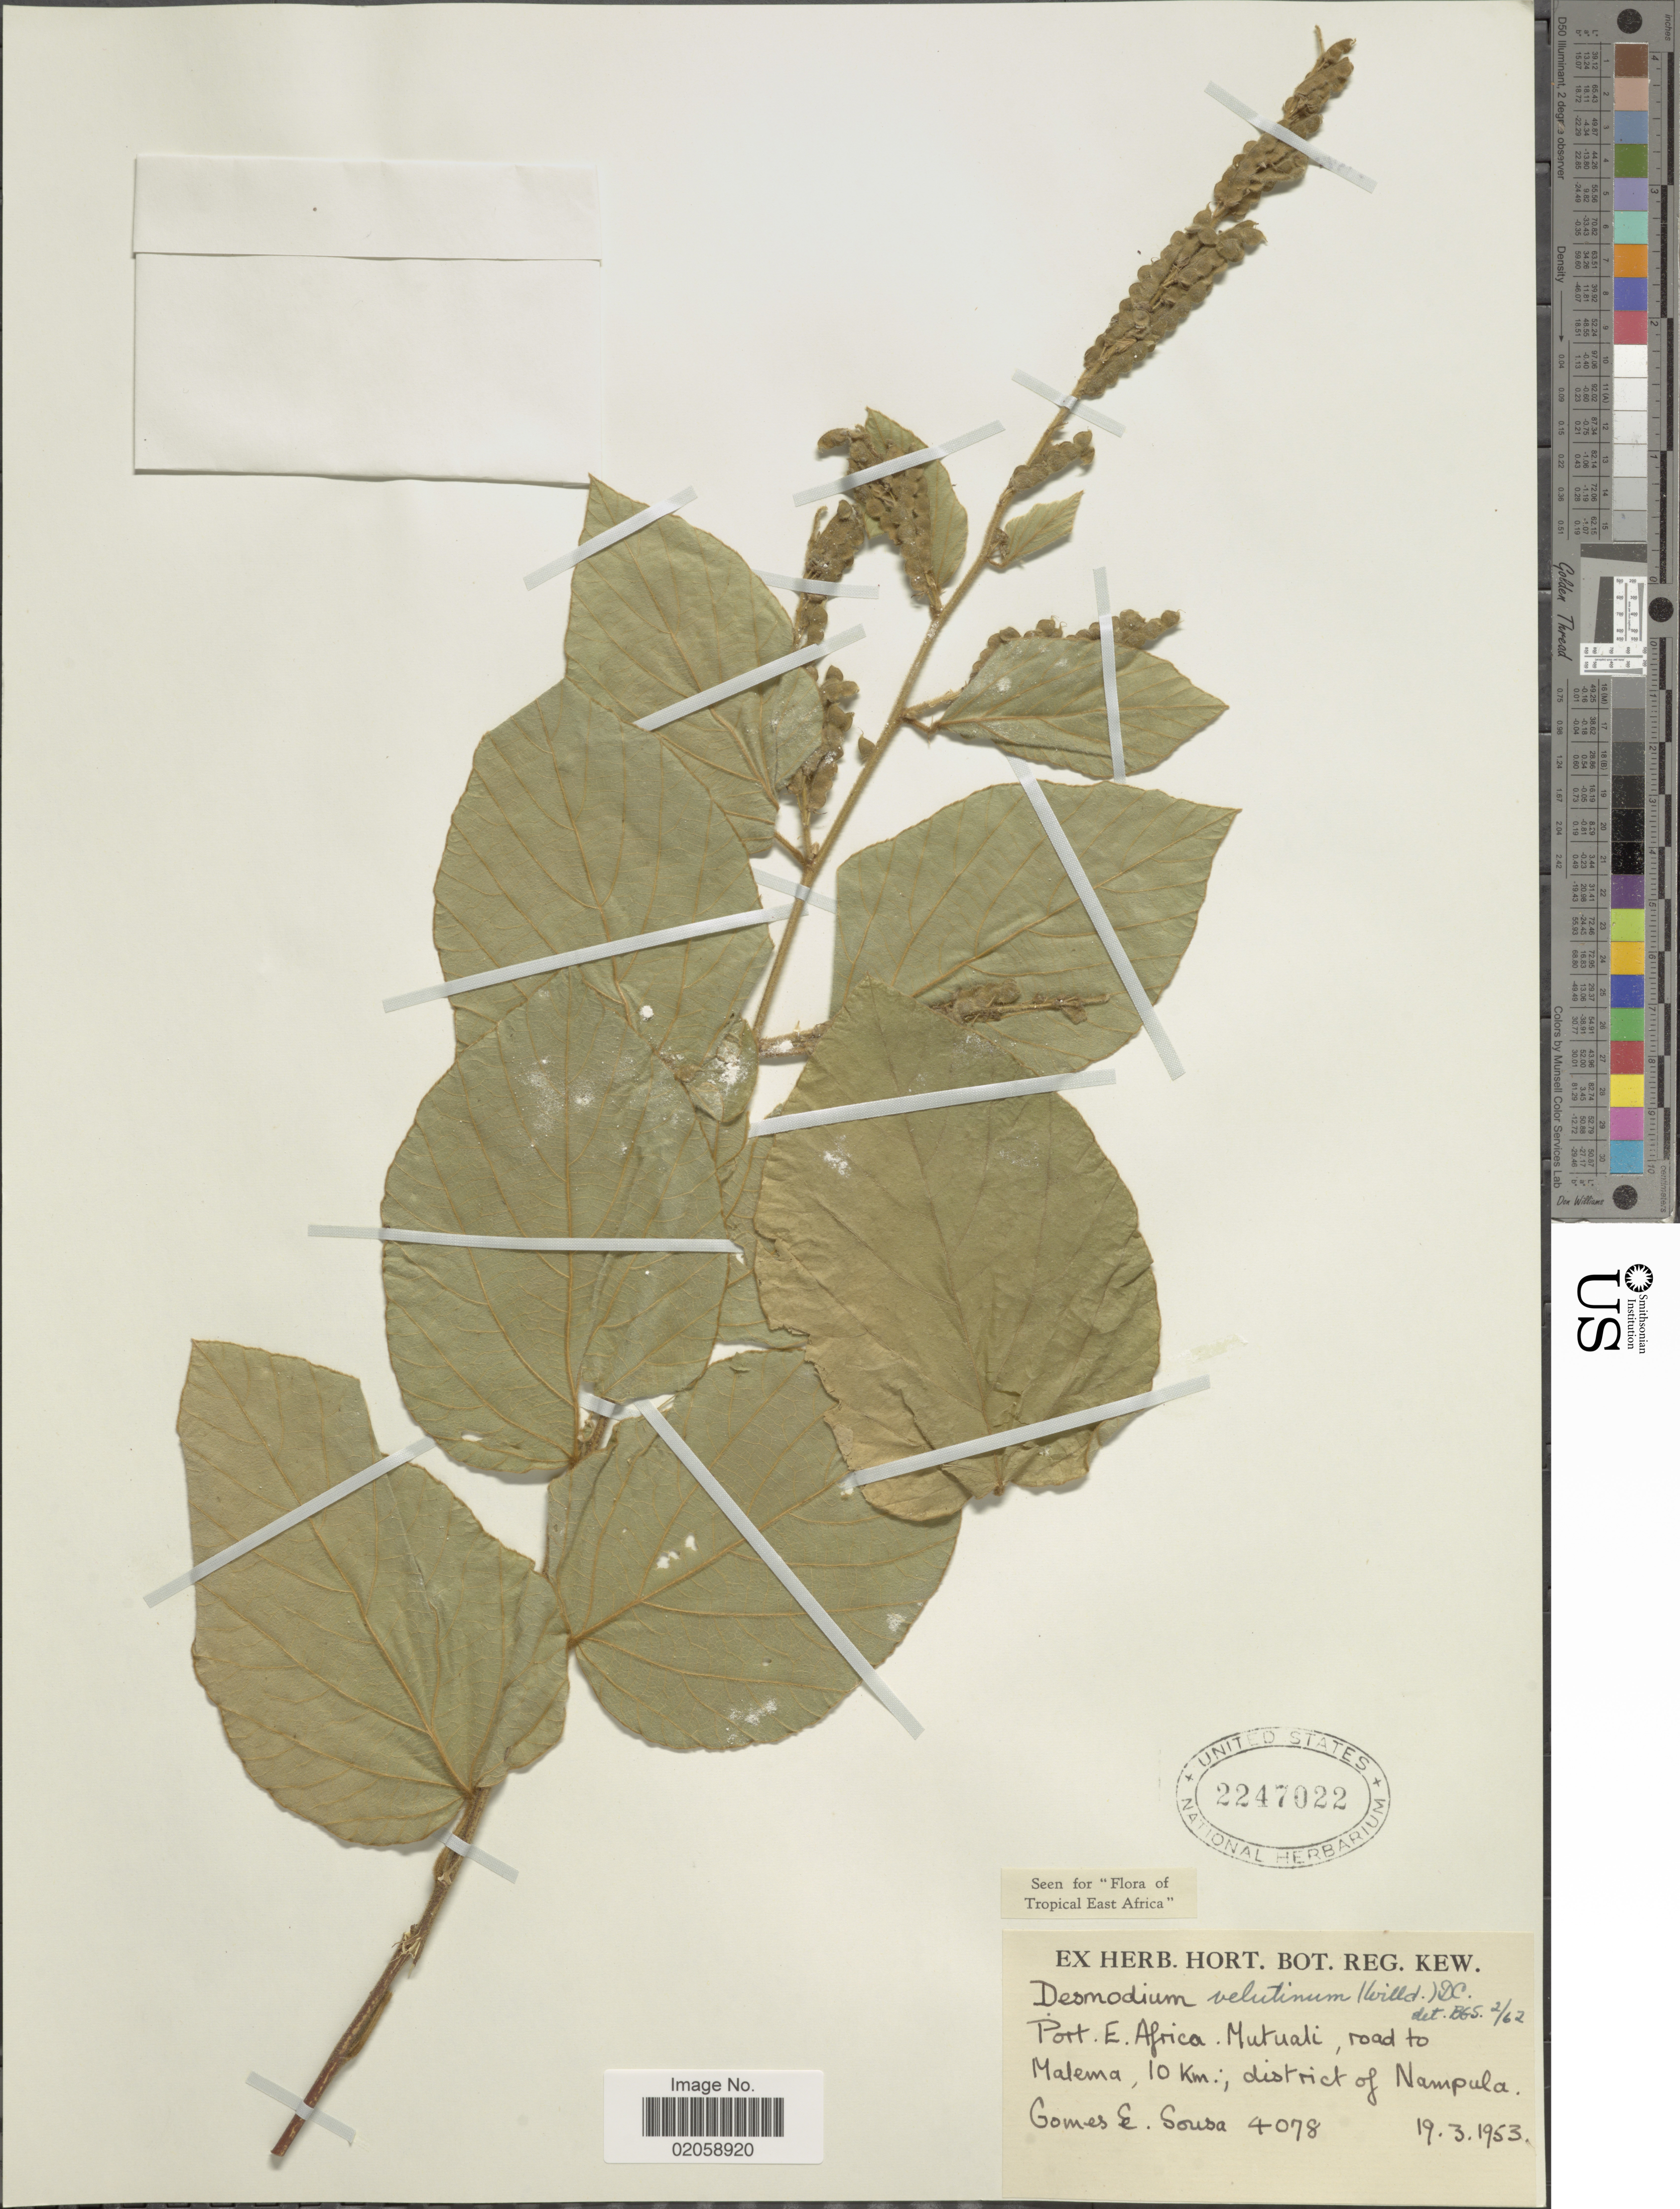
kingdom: Plantae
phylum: Tracheophyta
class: Magnoliopsida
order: Fabales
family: Fabaceae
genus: Polhillides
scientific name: Polhillides velutina subsp. velutina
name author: (Willd.) H. Ohashi & K. Ohashi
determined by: Strong, Mark T., (BOT), Smithsonian Institution - National Museum of Natural History (UNITED STATES)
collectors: G. Sousa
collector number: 4078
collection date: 1953-03-19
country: Mozambique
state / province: Nampula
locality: Port E. Africa. Mutuali, road to Malema, 10 km; district of Nampula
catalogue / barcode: US 2247022